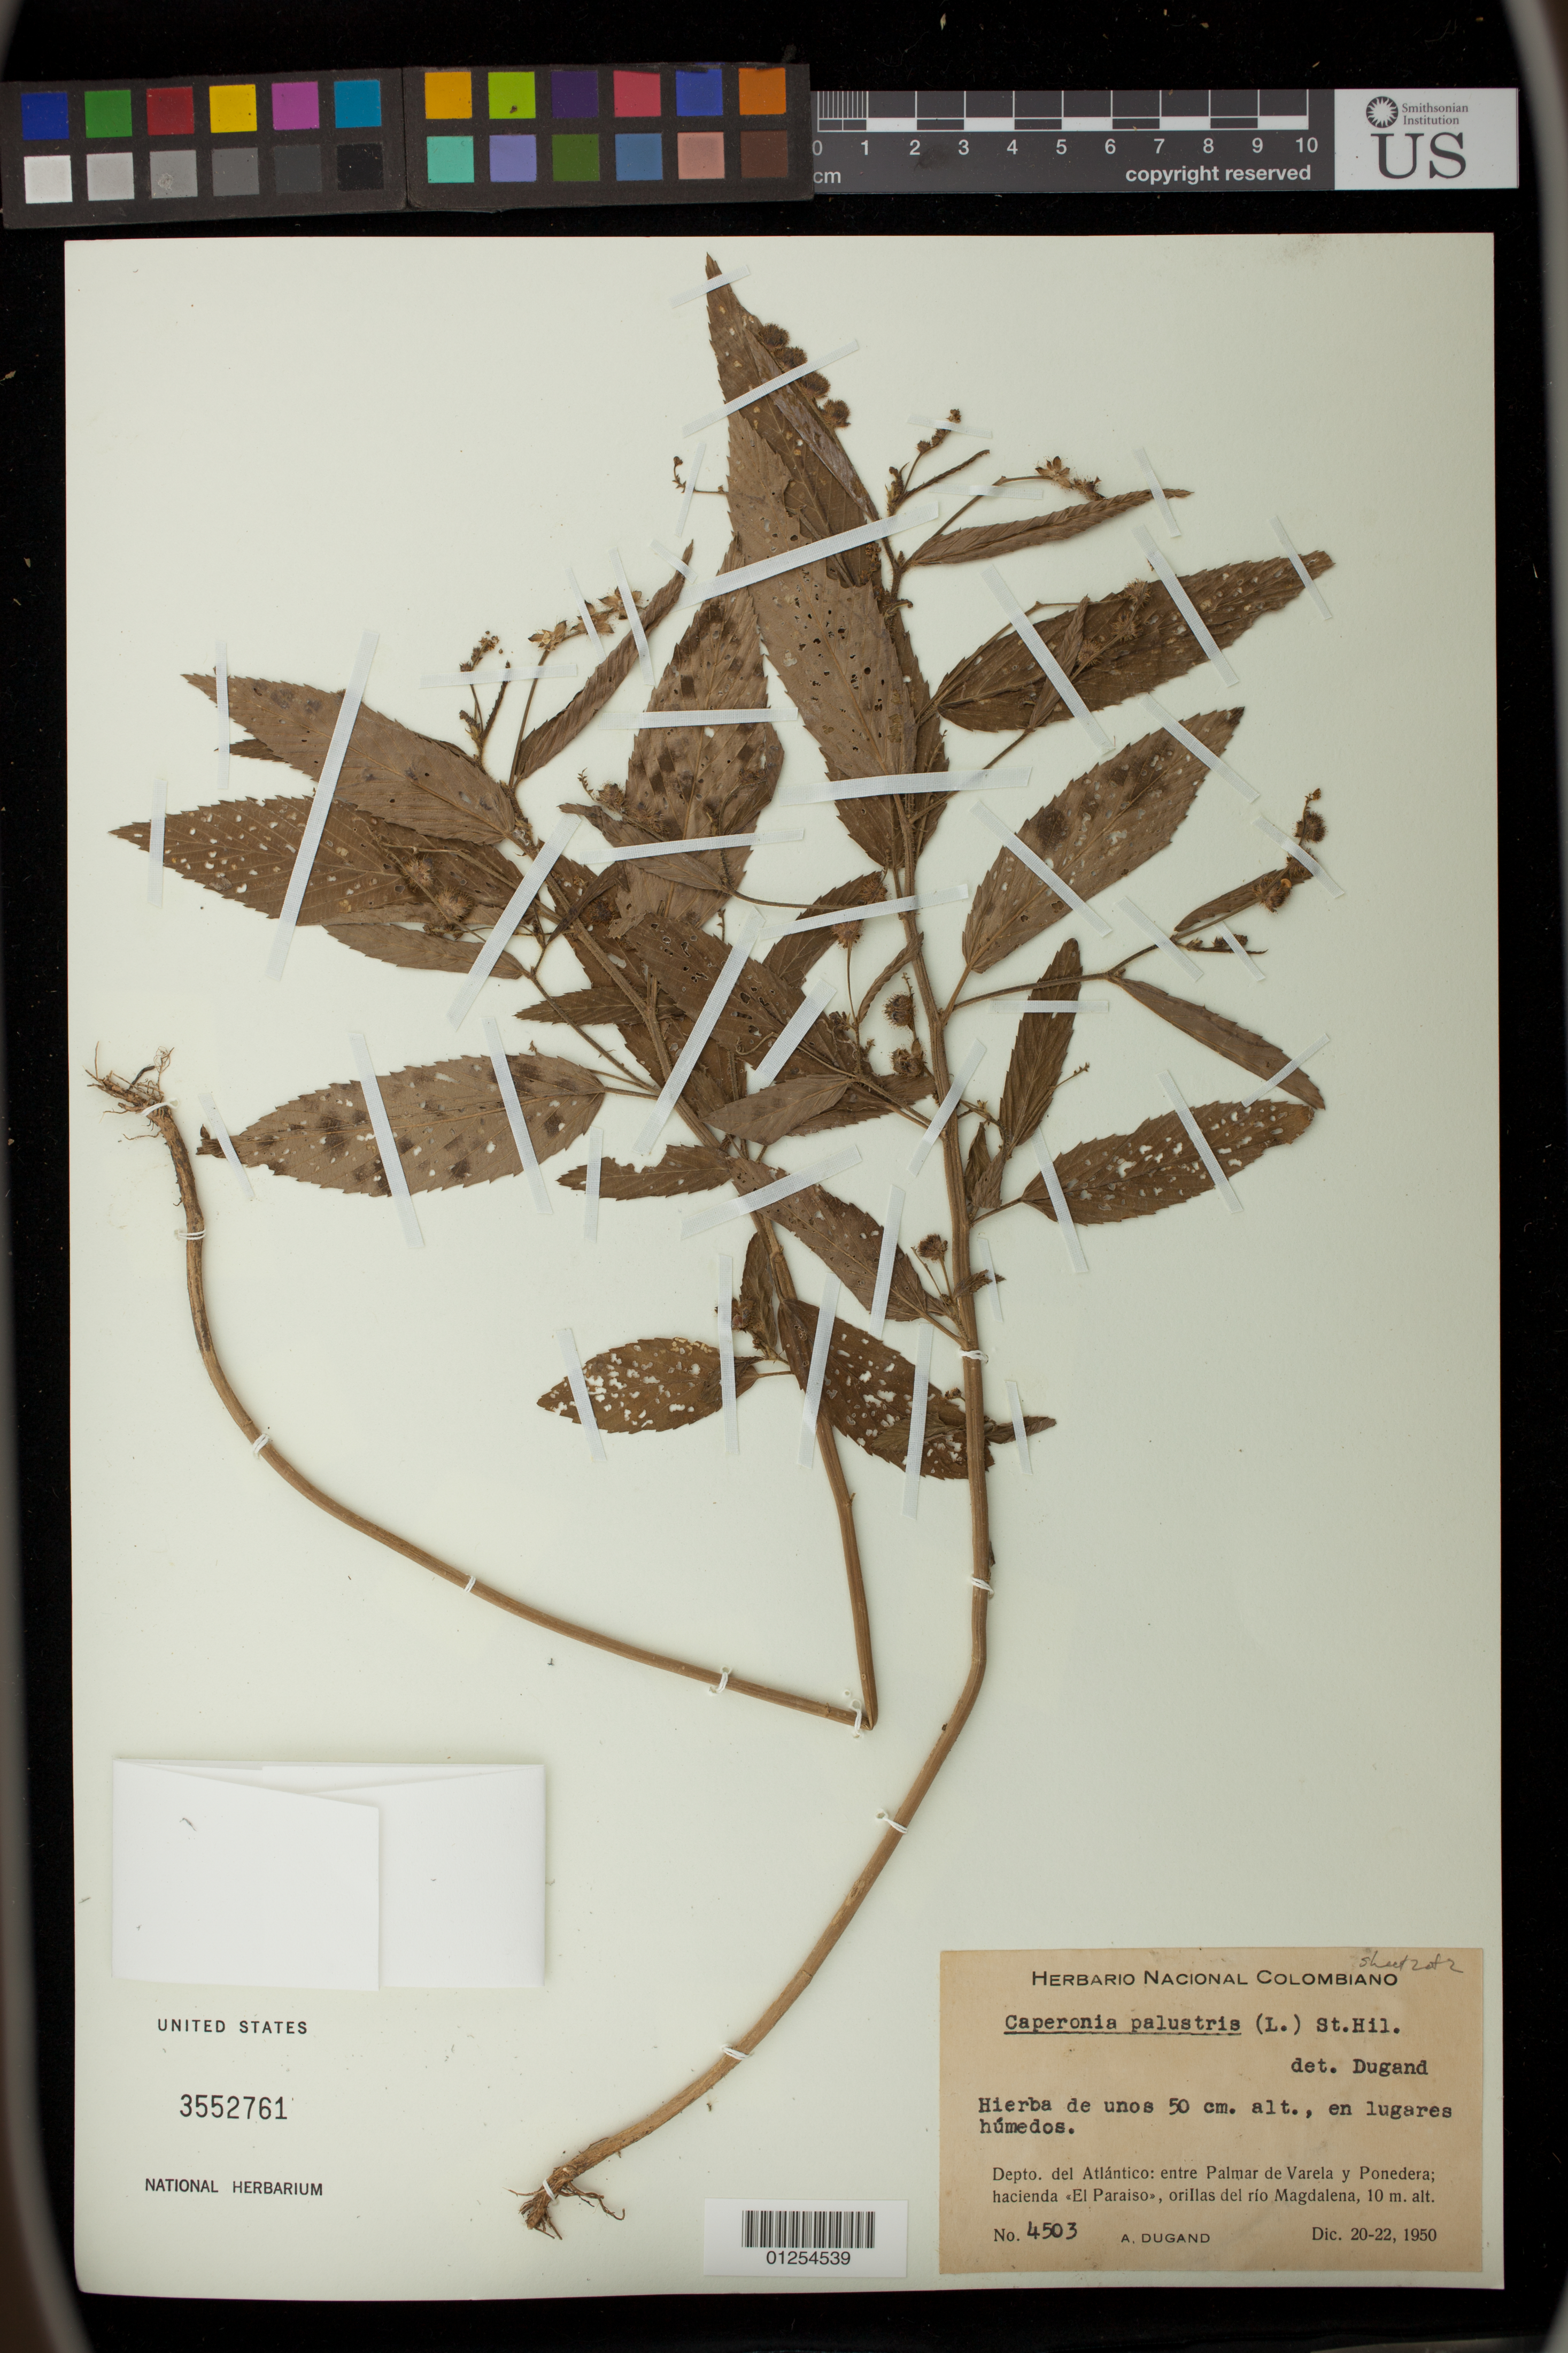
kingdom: Plantae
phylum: Tracheophyta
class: Magnoliopsida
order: Malpighiales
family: Euphorbiaceae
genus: Caperonia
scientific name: Caperonia palustris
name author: (L.) A. St.-Hil.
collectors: A. Dugand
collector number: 4503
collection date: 1950-12-20/1950-12-22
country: Colombia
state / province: Atlantico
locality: entre Palmar de Varela y Ponedera; Hacienda El Paraiso, orillas del rio Magdalena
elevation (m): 10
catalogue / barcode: US 3552761